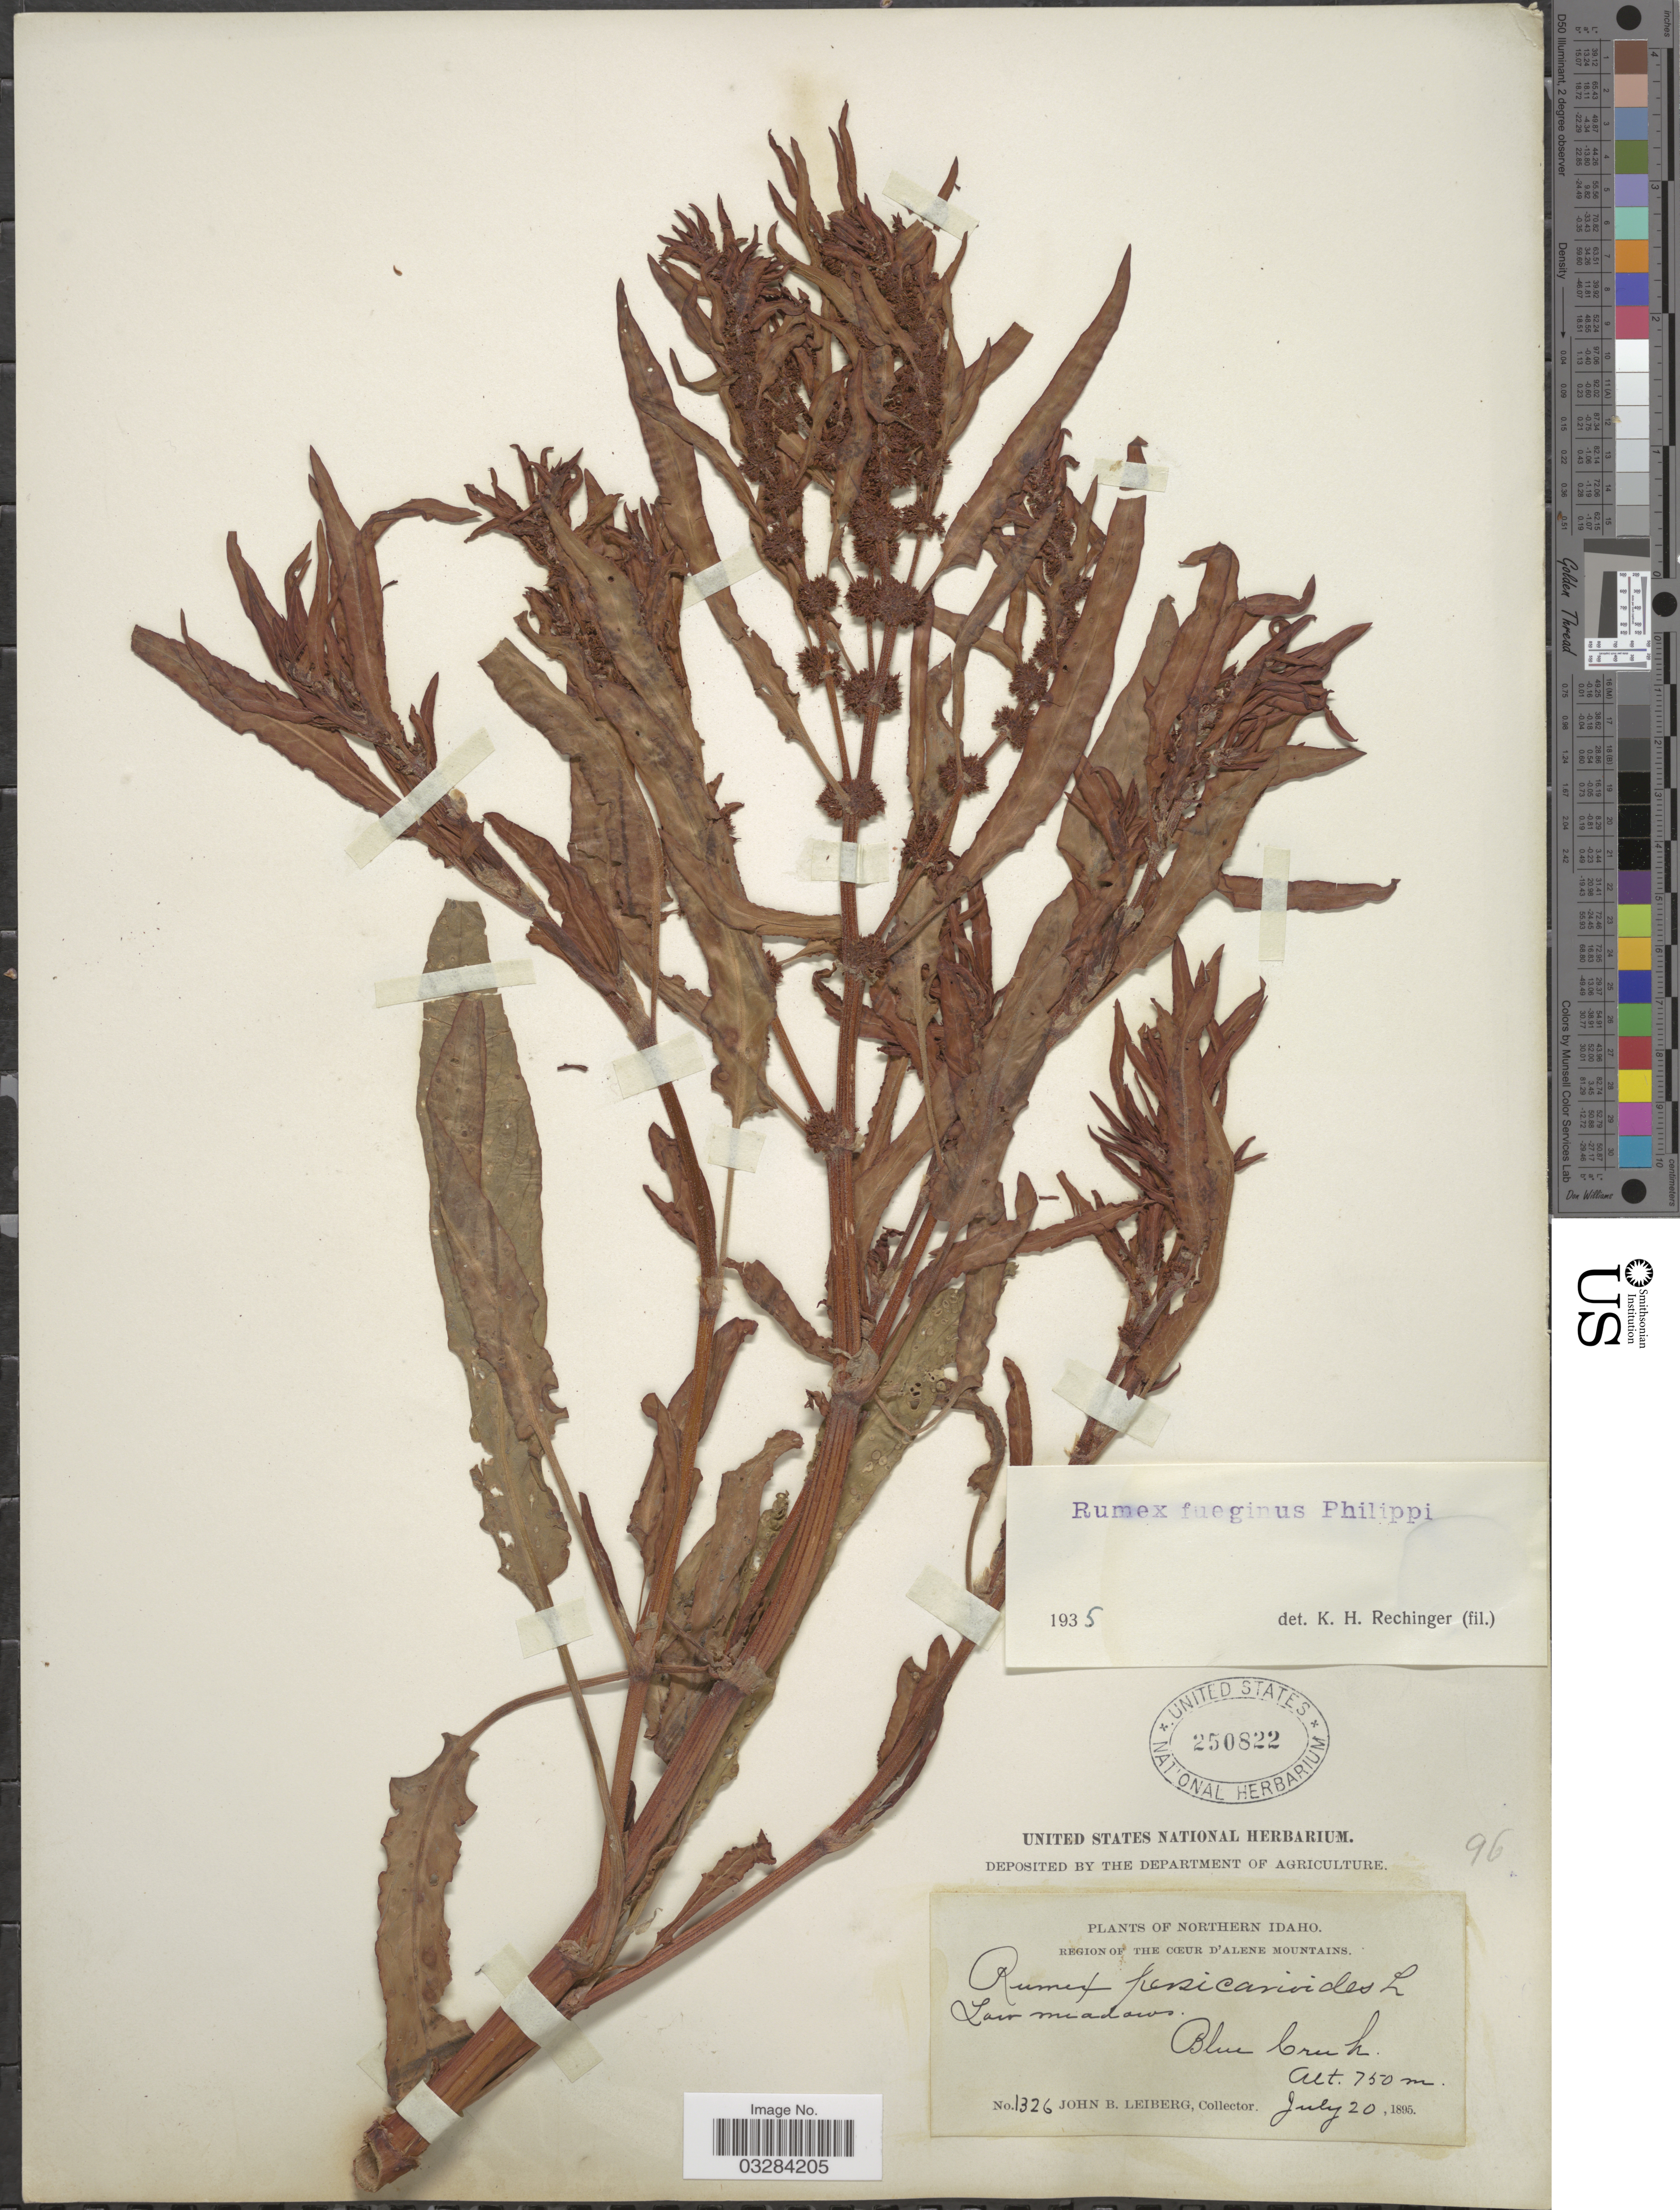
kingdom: Plantae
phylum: Tracheophyta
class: Magnoliopsida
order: Caryophyllales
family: Polygonaceae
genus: Rumex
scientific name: Rumex maritimus var. fueginus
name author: (Phil.) Dusén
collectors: J. B. Leiberg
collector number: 1326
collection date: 1895-07-20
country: United States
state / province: Idaho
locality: Northern Idaho. Region of the Coeur d'Alene Mountains. Blue Creek.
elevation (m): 750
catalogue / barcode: US 250822